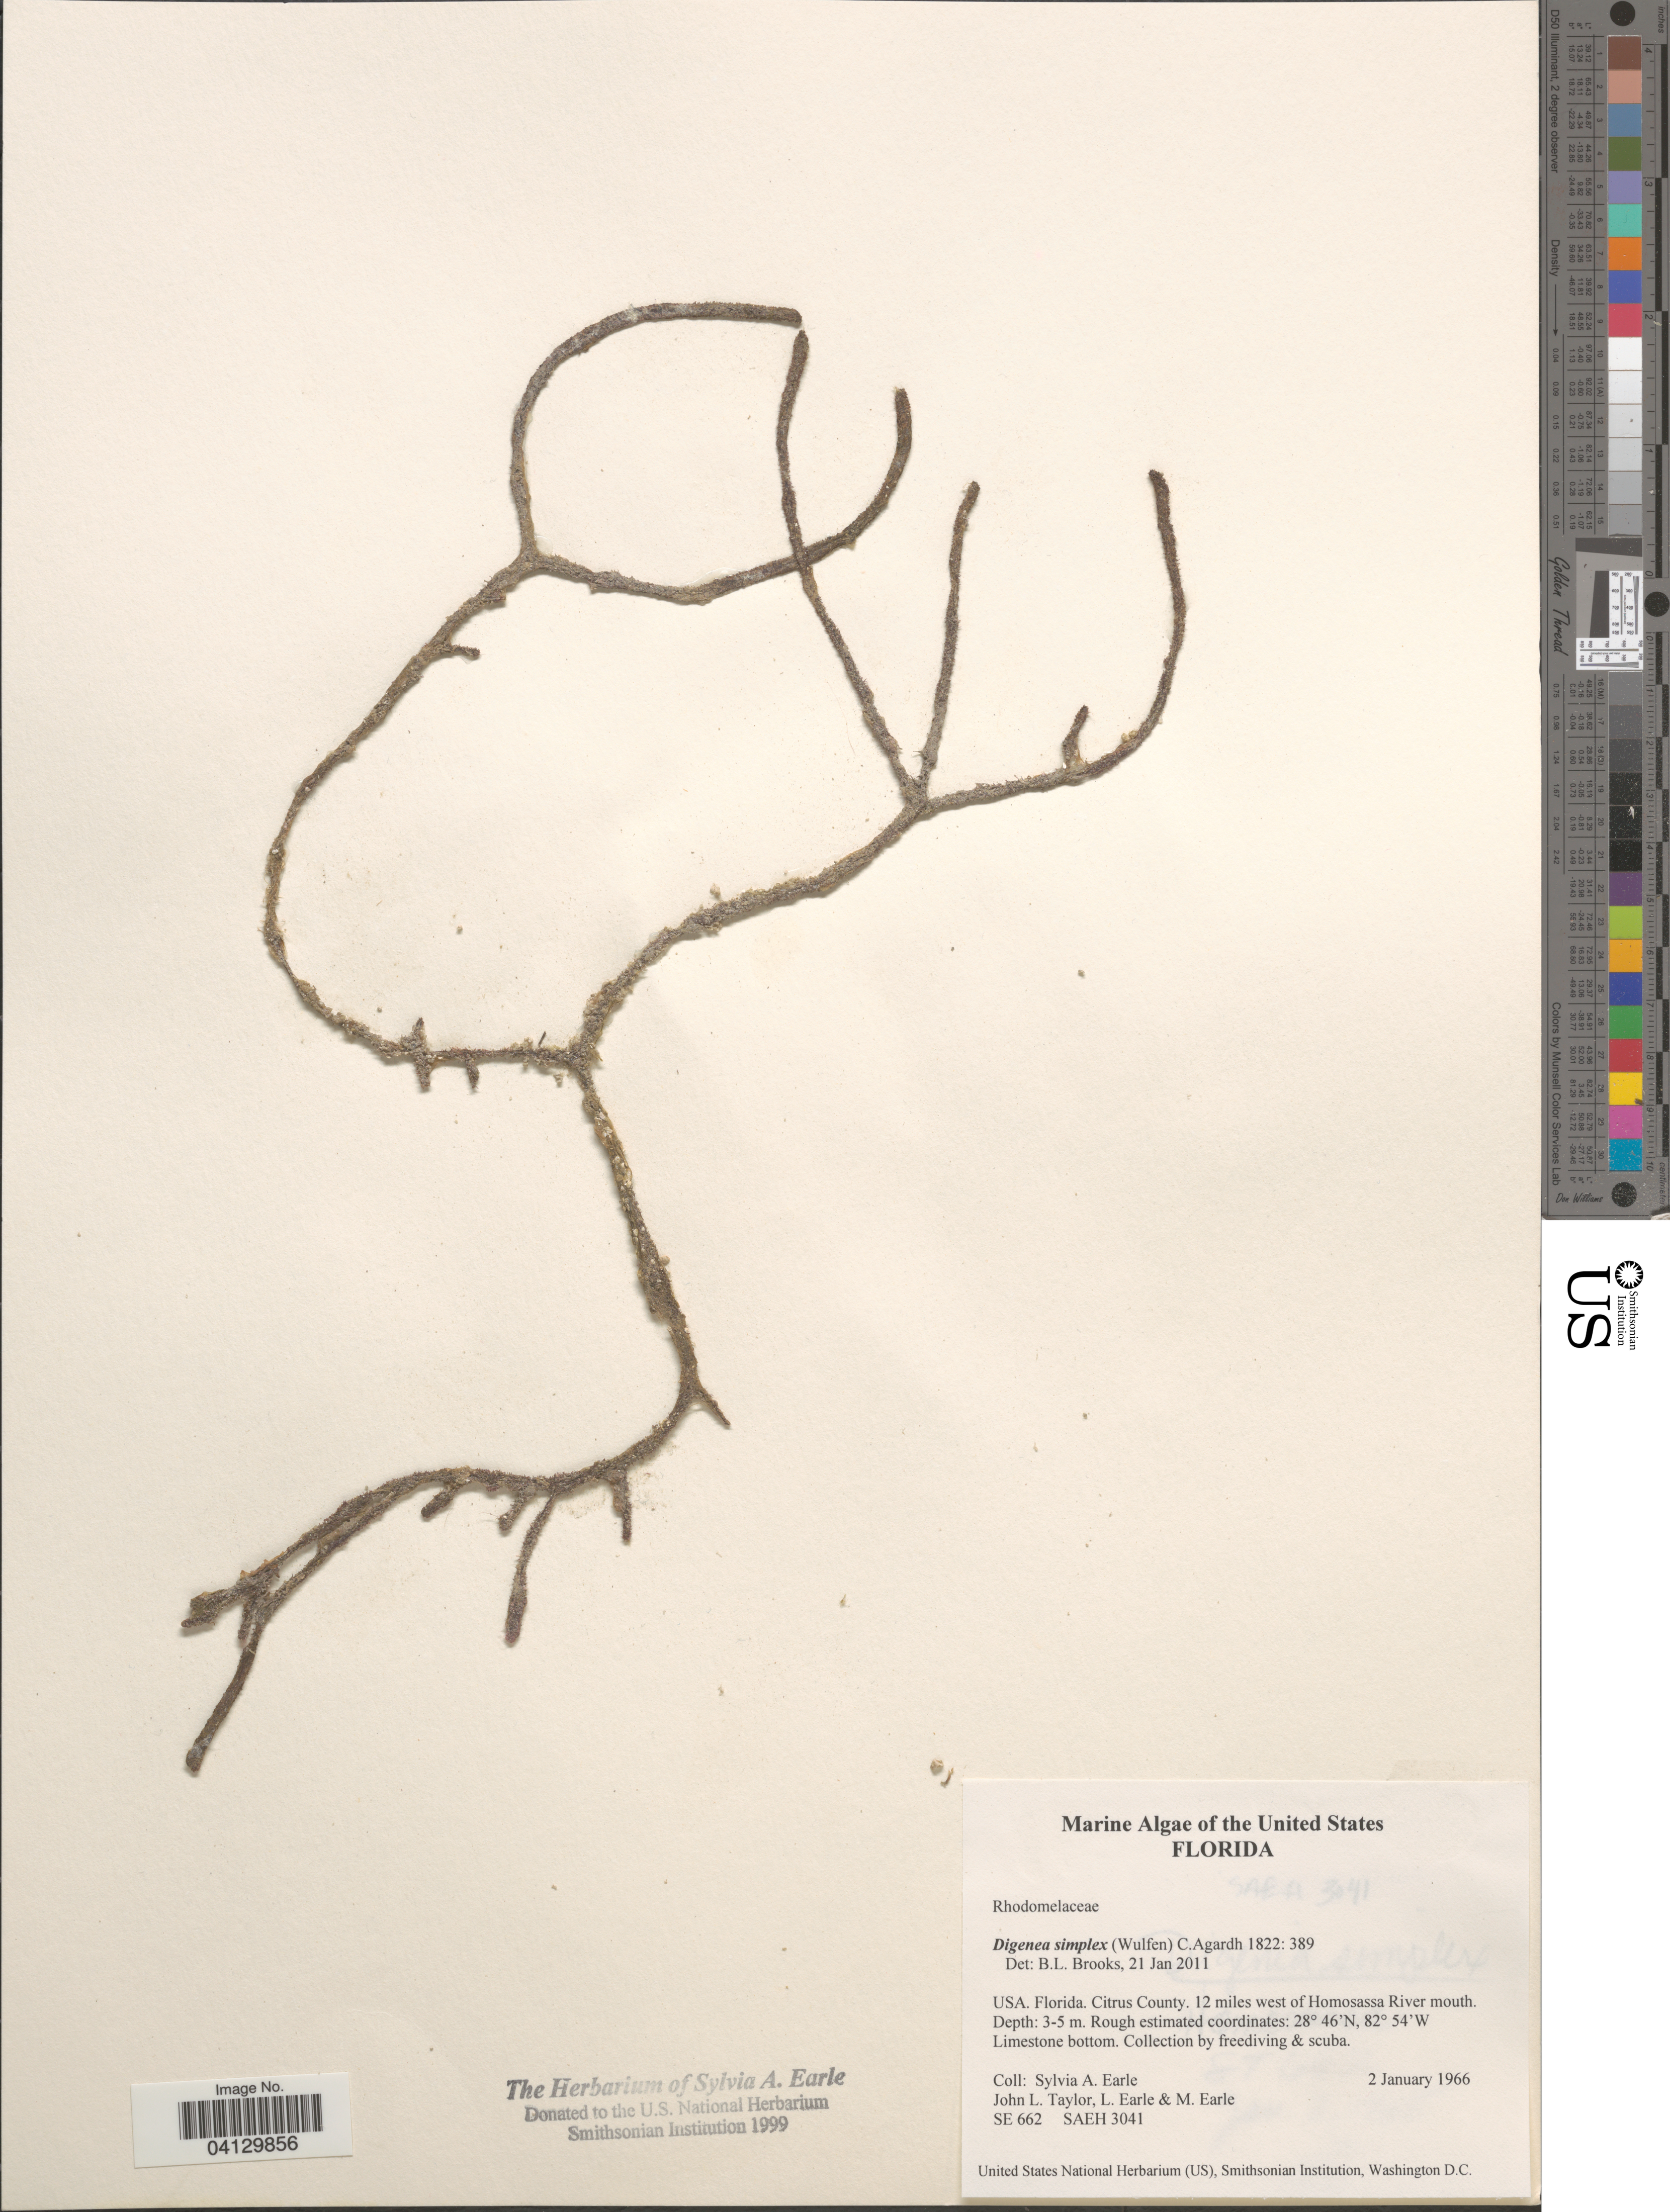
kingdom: Plantae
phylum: Rhodophyta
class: Florideophyceae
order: Ceramiales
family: Rhodomelaceae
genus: Digenea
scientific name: Digenea simplex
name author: (Wulfen) C. Agardh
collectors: S. A. Earle, J. L. Taylor, L. Earle & M. Earle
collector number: SE662/SAEH3041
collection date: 1966-01-02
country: United States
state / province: Florida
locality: Citrus County. 12 miles west of Homosassa River mouth.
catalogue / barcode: US 328679